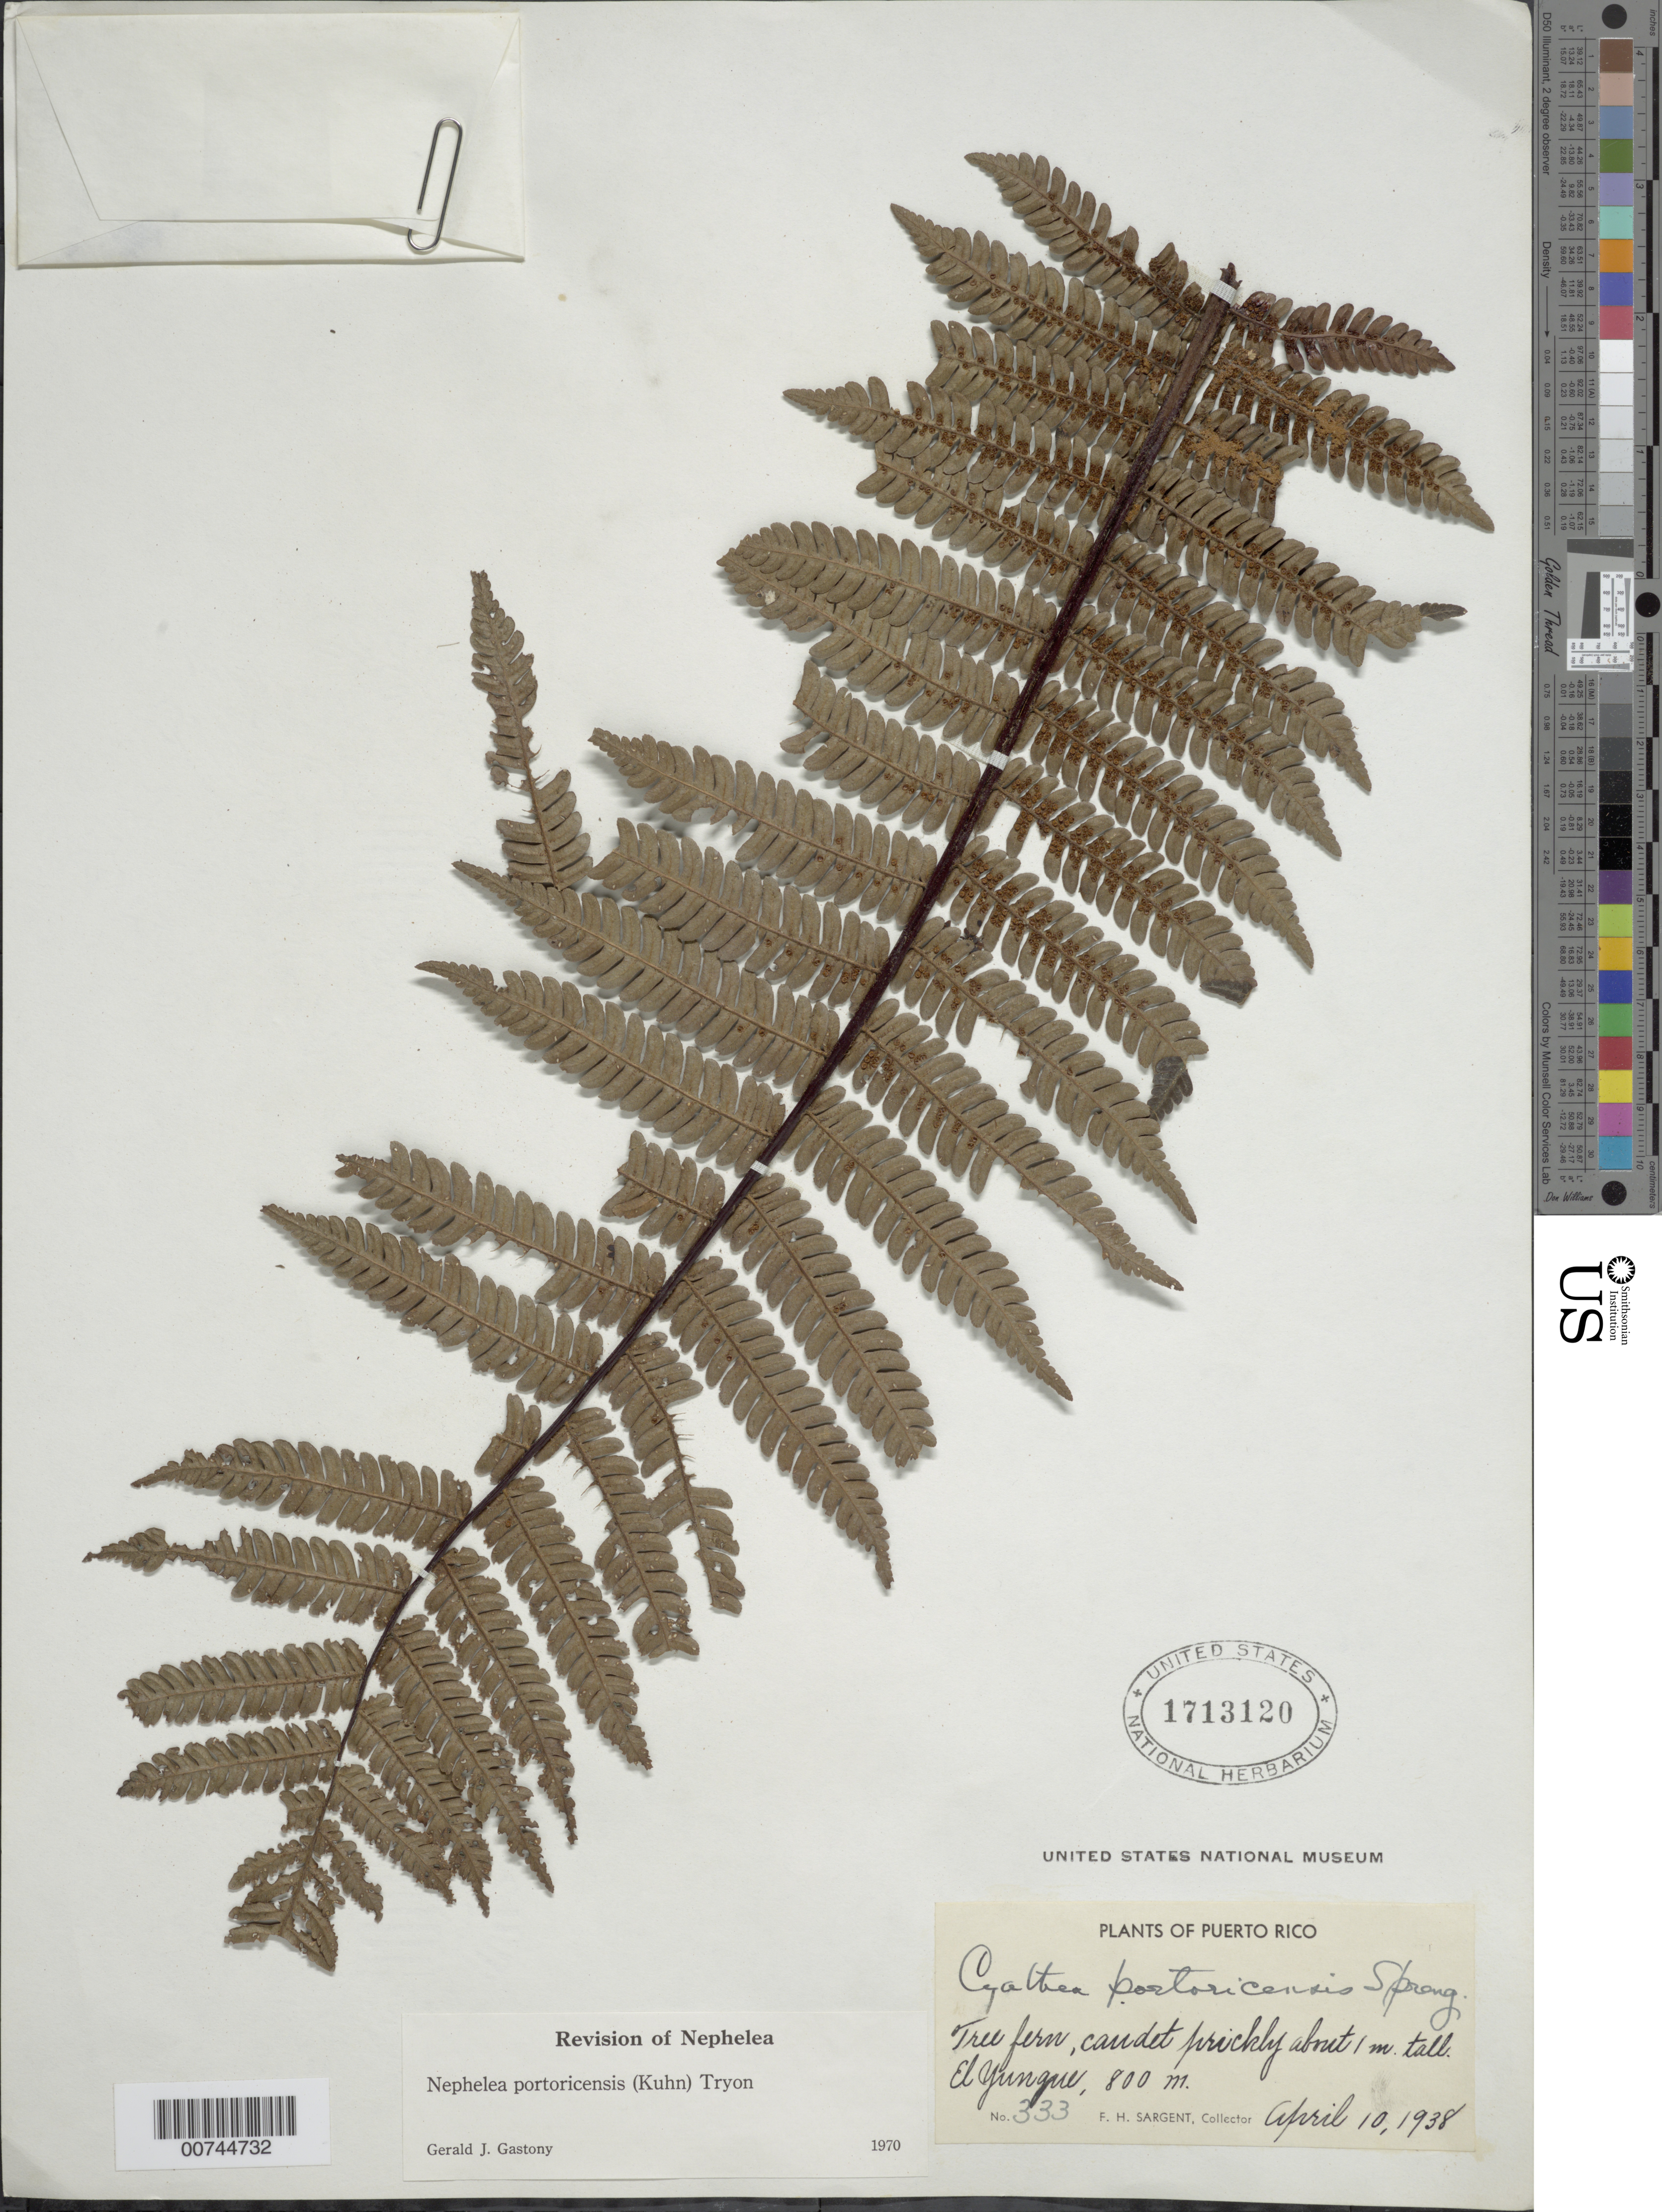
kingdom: Plantae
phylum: Tracheophyta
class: Polypodiopsida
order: Cyatheales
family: Cyatheaceae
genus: Alsophila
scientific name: Alsophila portoricensis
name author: (Spreng. ex Kuhn) D.S. Conant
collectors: F. H. Sargent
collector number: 333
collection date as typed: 10 Apr 1938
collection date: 1938-04-10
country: Puerto Rico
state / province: Río Grande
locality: El Yunque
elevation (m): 800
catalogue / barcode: US 1713120